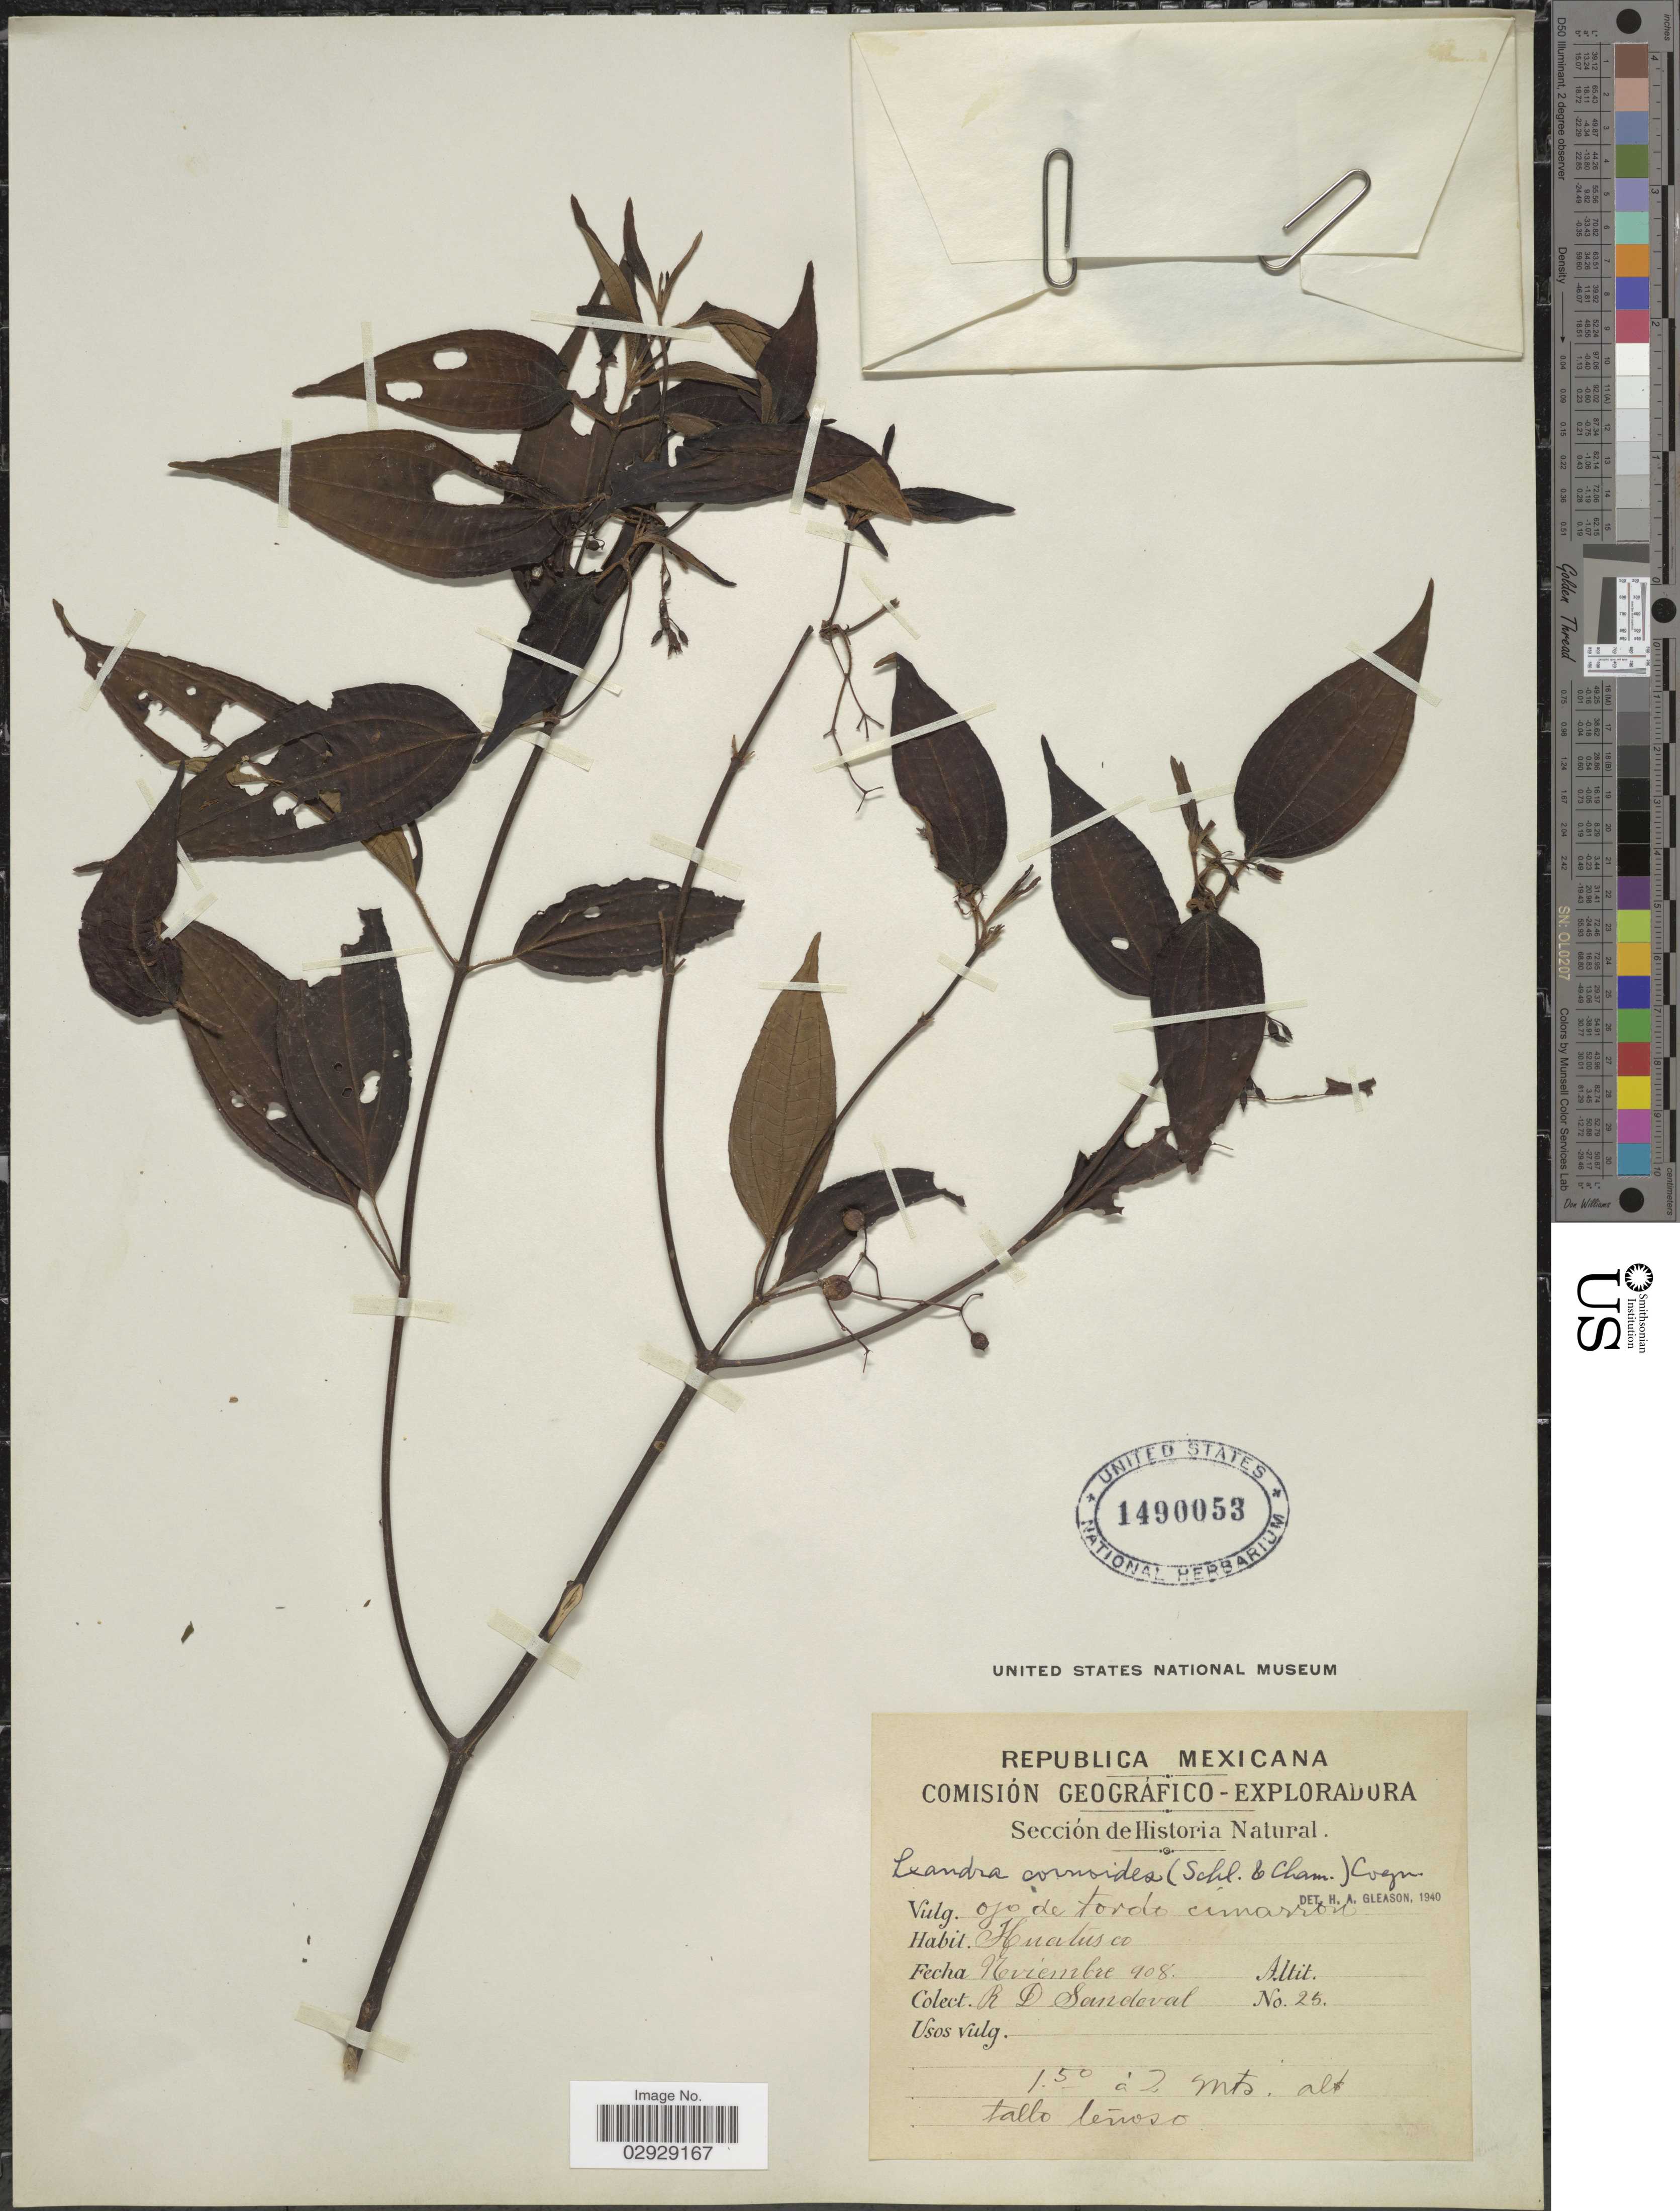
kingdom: Plantae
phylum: Tracheophyta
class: Magnoliopsida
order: Myrtales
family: Melastomataceae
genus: Leandra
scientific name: Leandra cornoides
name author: (Schltdl. & Cham.) Cogn.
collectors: R. D. Sandoval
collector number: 25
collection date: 1908-11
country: Mexico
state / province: Veracruz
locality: Huatusco.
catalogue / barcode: US 1490053